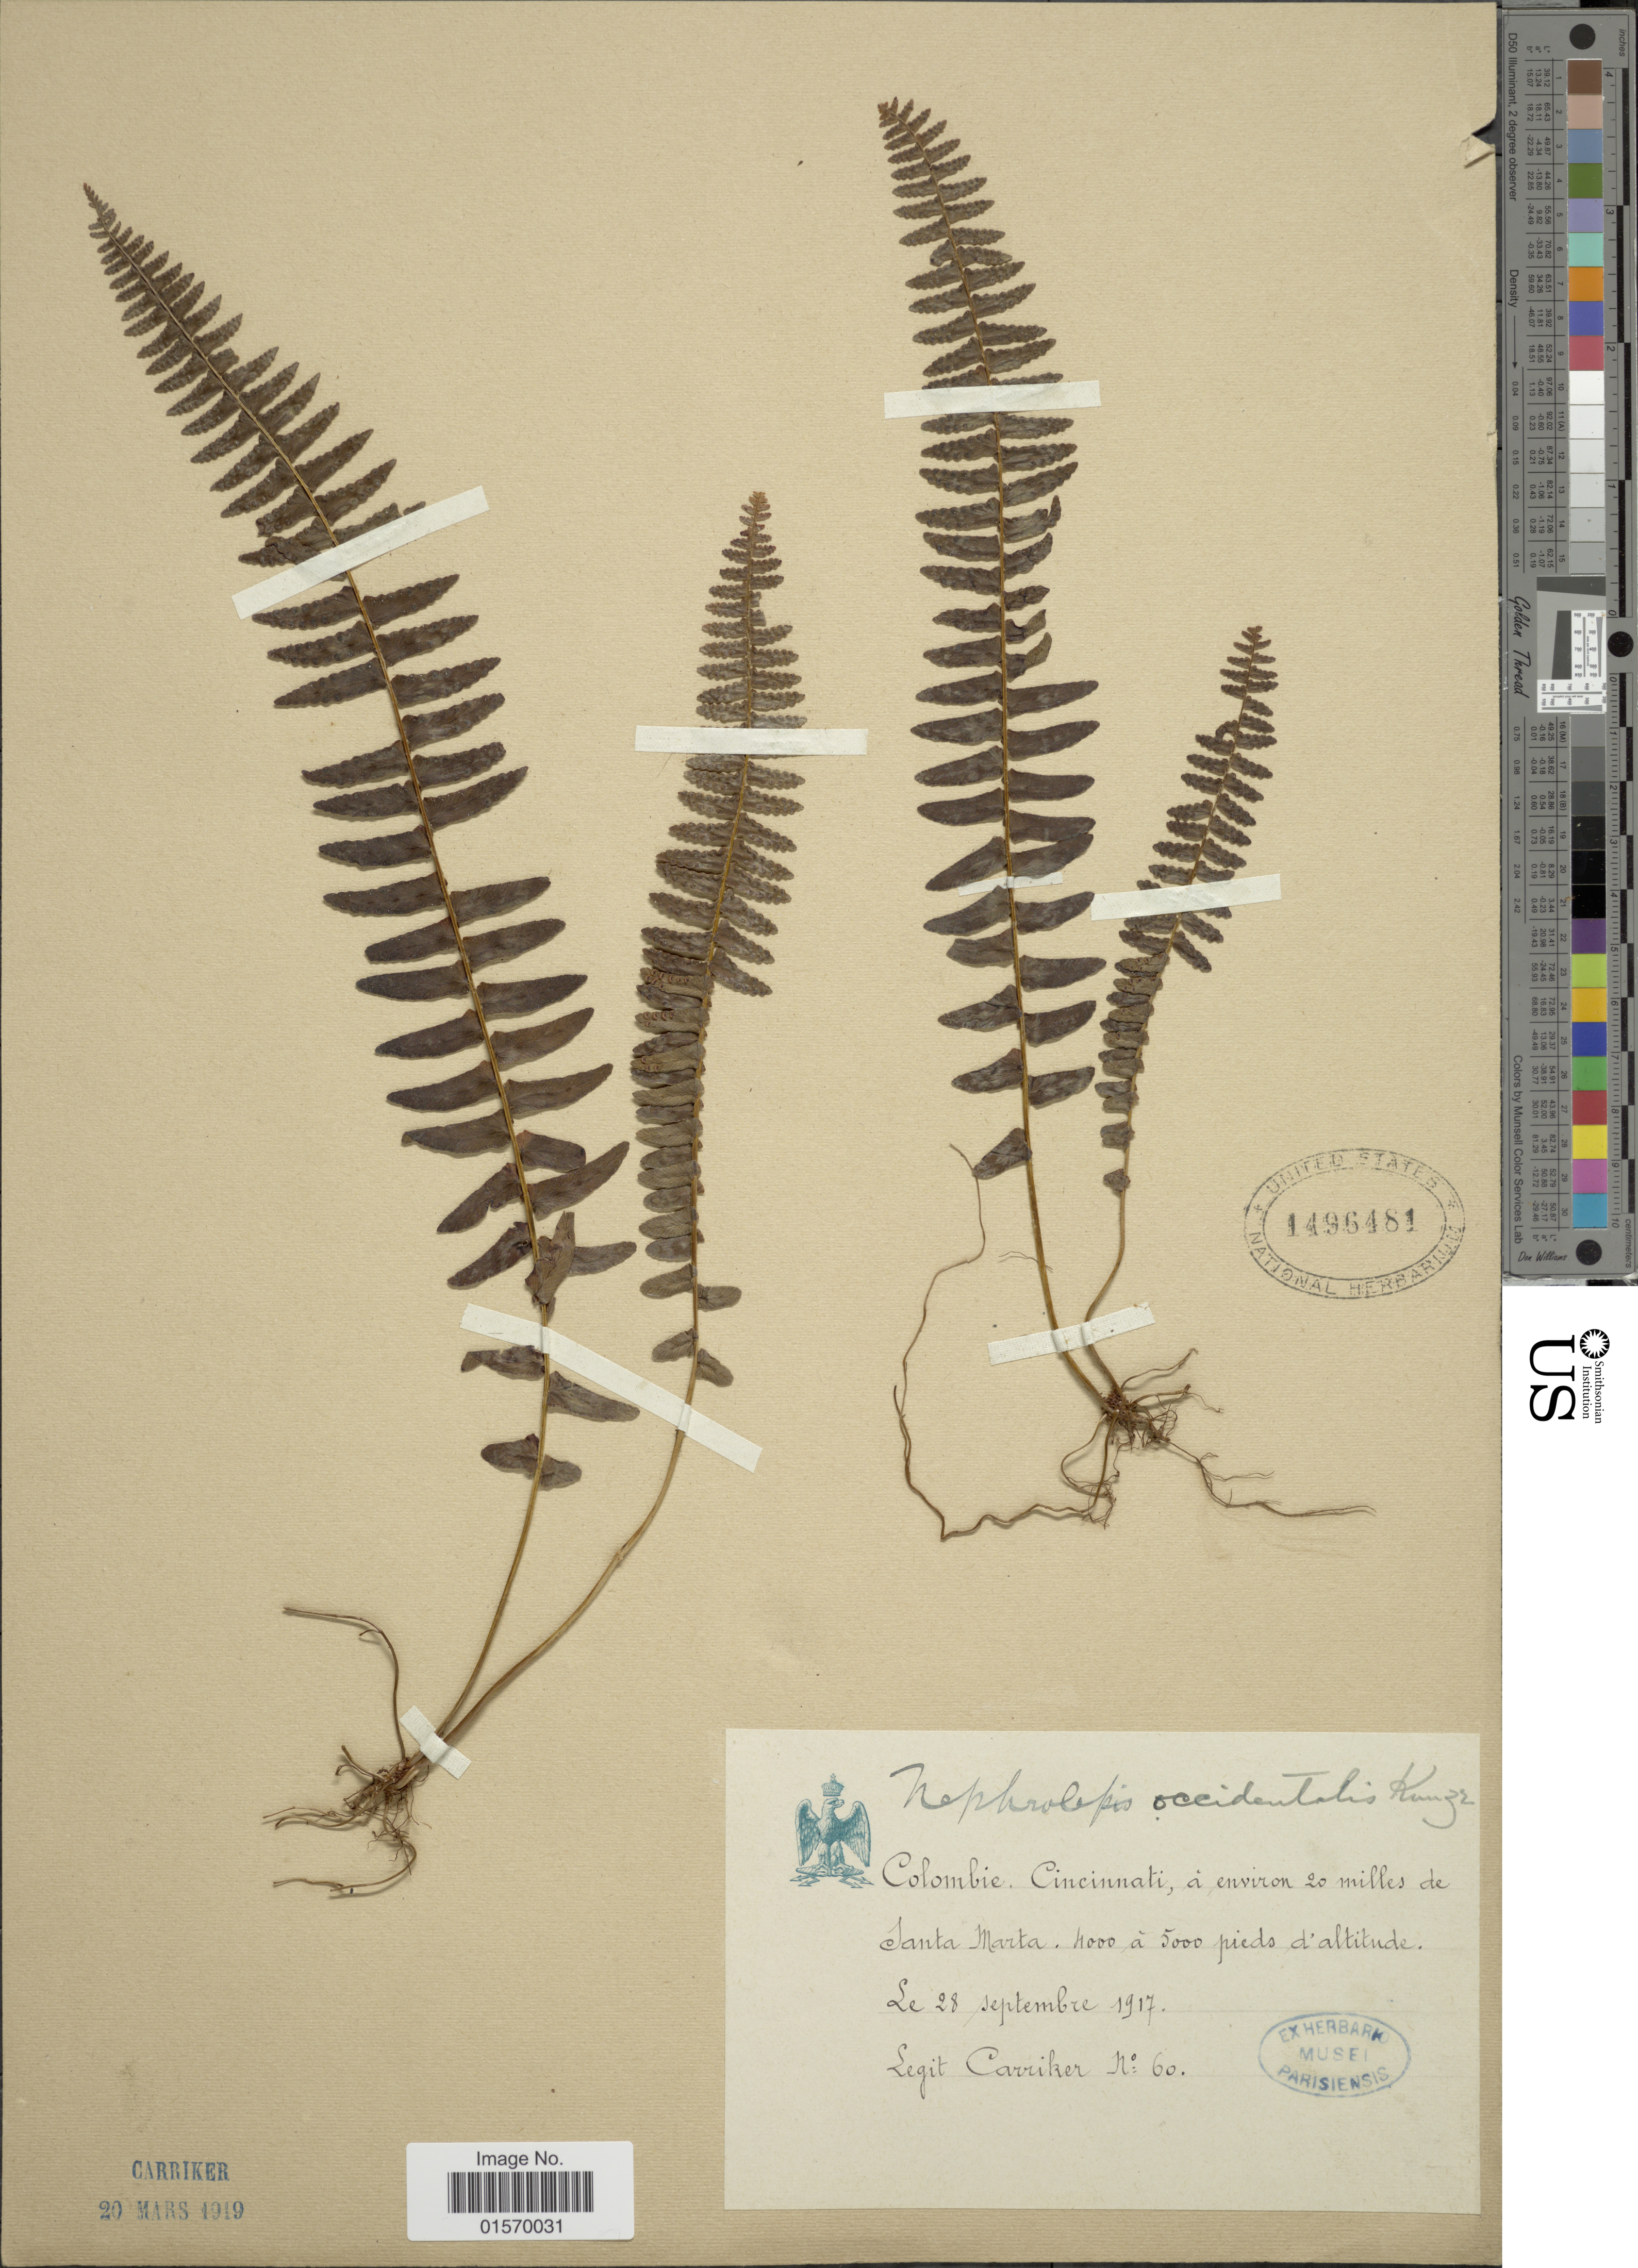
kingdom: Plantae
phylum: Tracheophyta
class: Polypodiopsida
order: Polypodiales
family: Nephrolepidaceae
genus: Nephrolepis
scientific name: Nephrolepis undulata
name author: J. Sm.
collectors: Carriker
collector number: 60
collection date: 1917-09-28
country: Colombia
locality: Cincinnati, a environ 20 milles de Santa Marta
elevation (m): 1219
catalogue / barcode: US 1496481